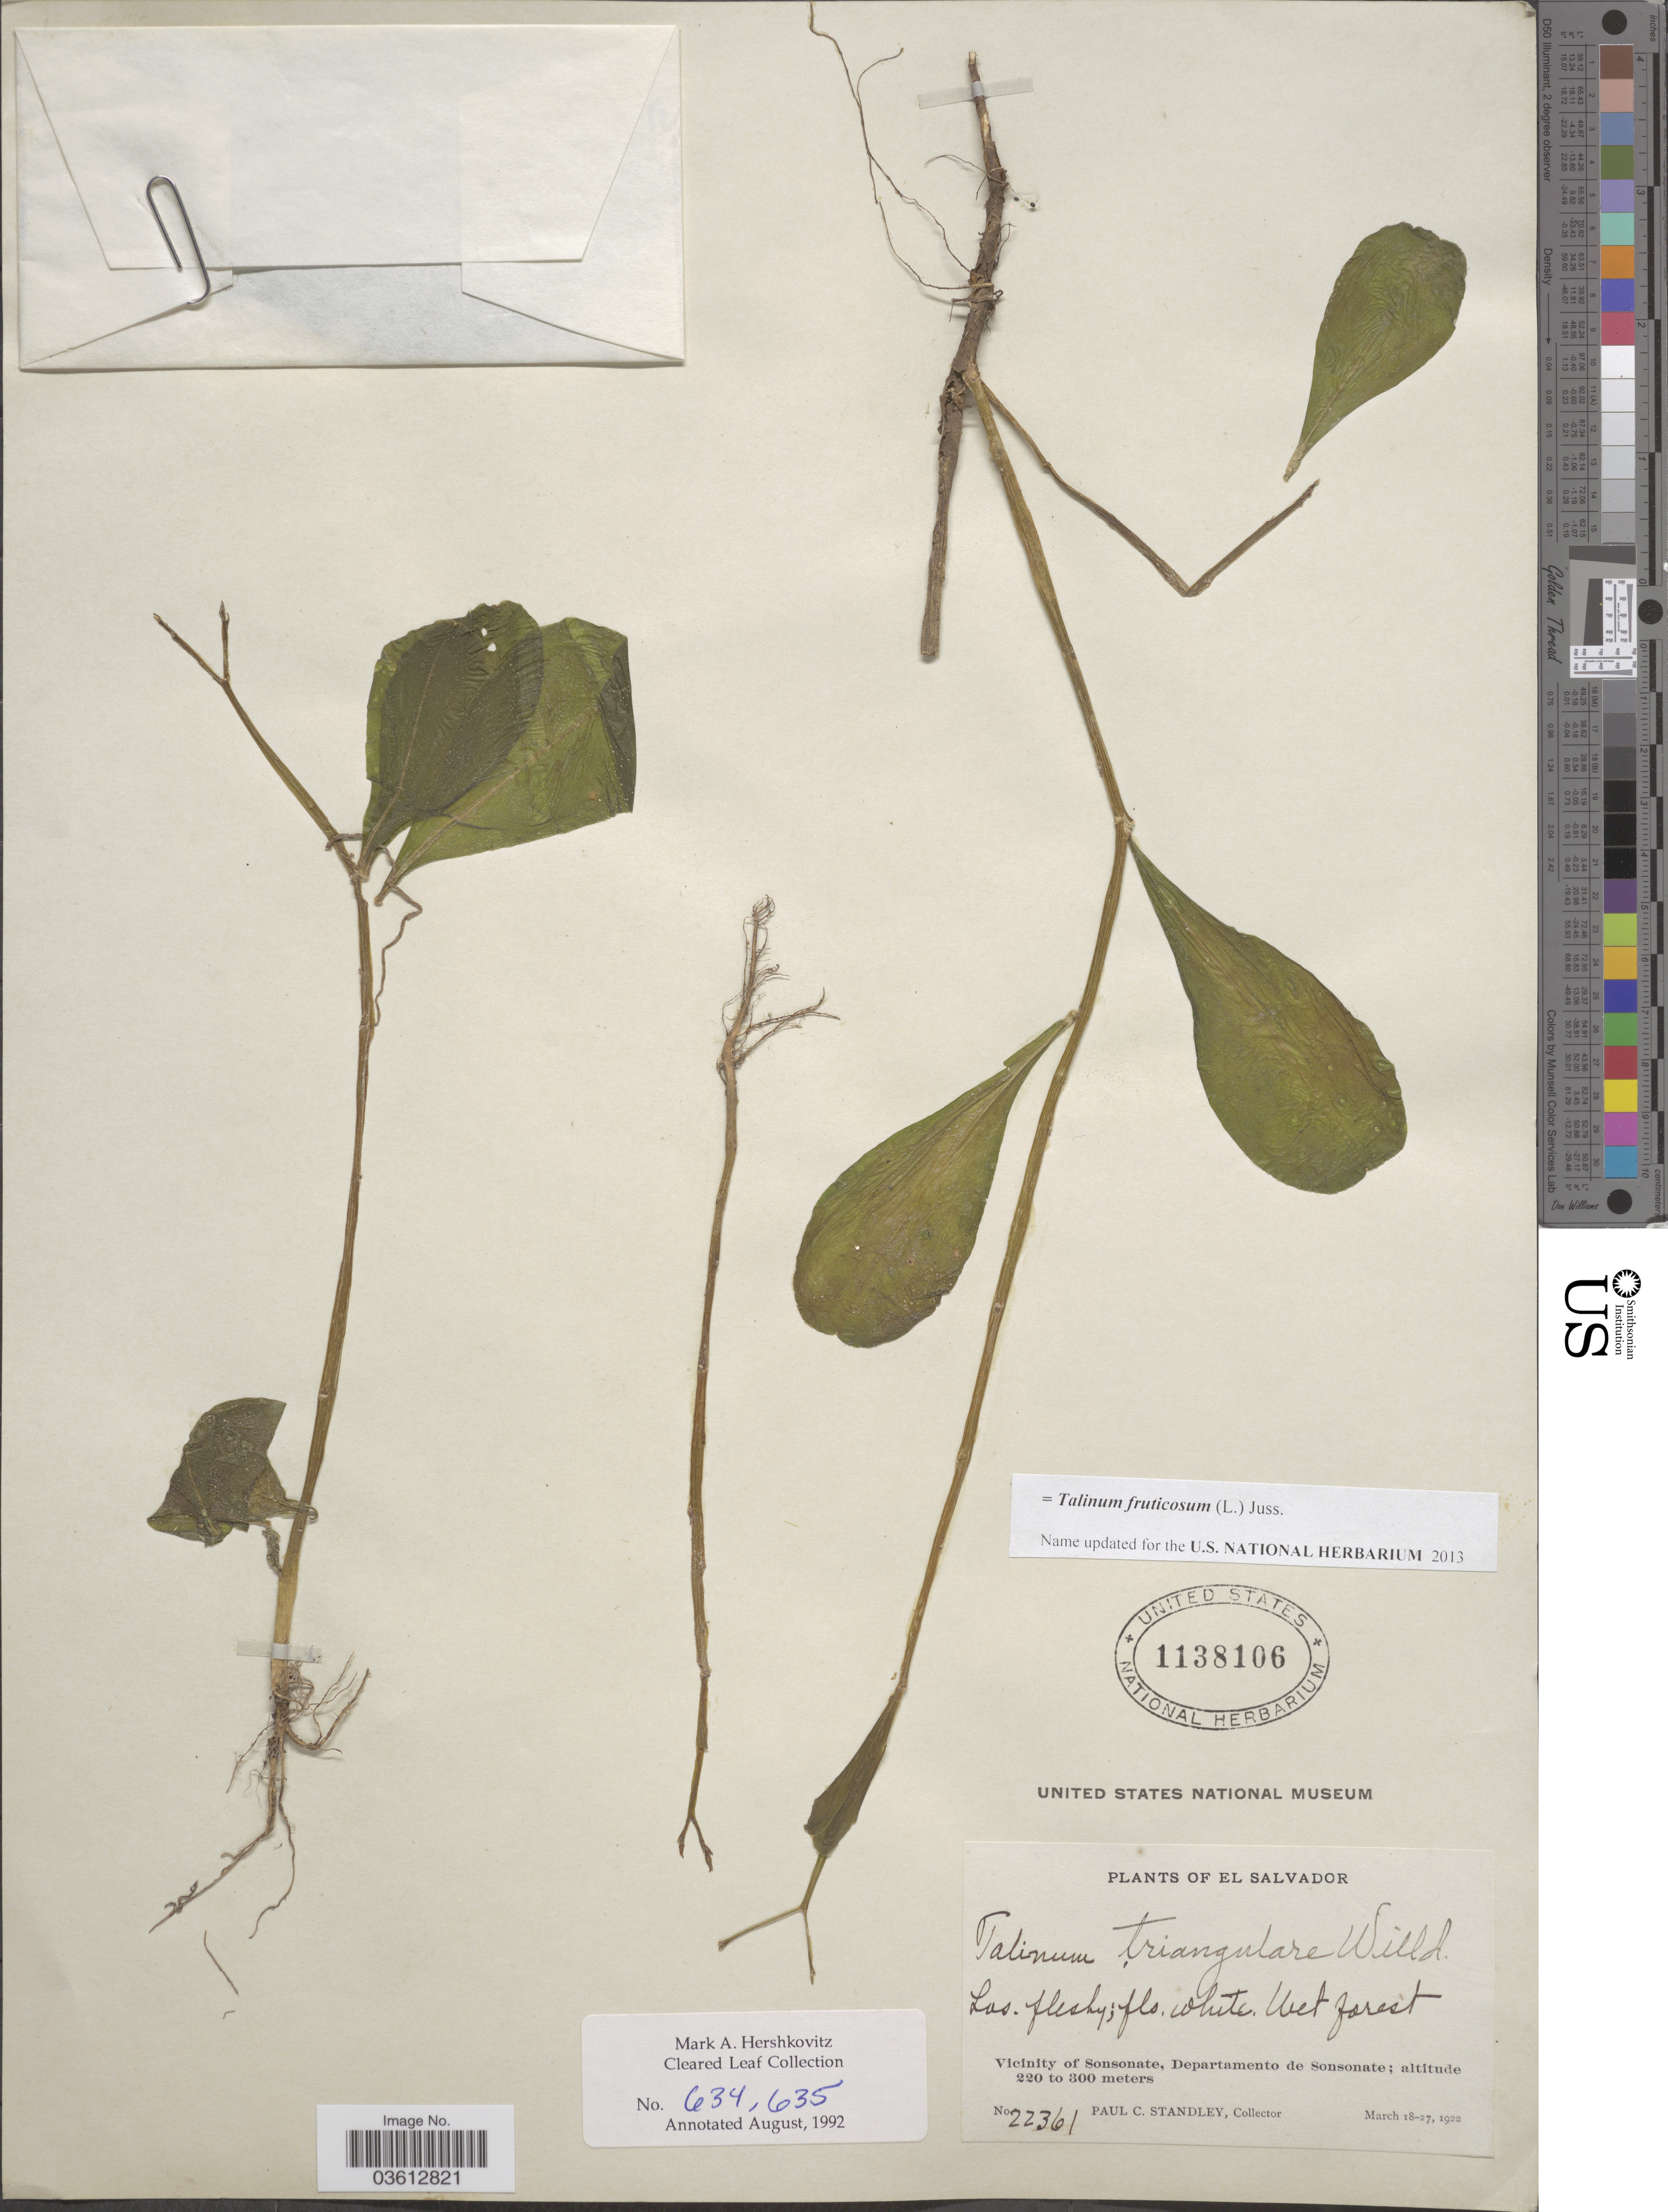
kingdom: Plantae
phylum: Tracheophyta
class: Magnoliopsida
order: Caryophyllales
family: Talinaceae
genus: Talinum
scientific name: Talinum fruticosum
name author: (L.) Juss.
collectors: P. C. Standley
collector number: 22361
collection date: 1922-03-18/1922-03-27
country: El Salvador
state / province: Sonsonate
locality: Vicinity of Sonsonate, Departamento de Sonsonate.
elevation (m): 220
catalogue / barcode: US 1138106